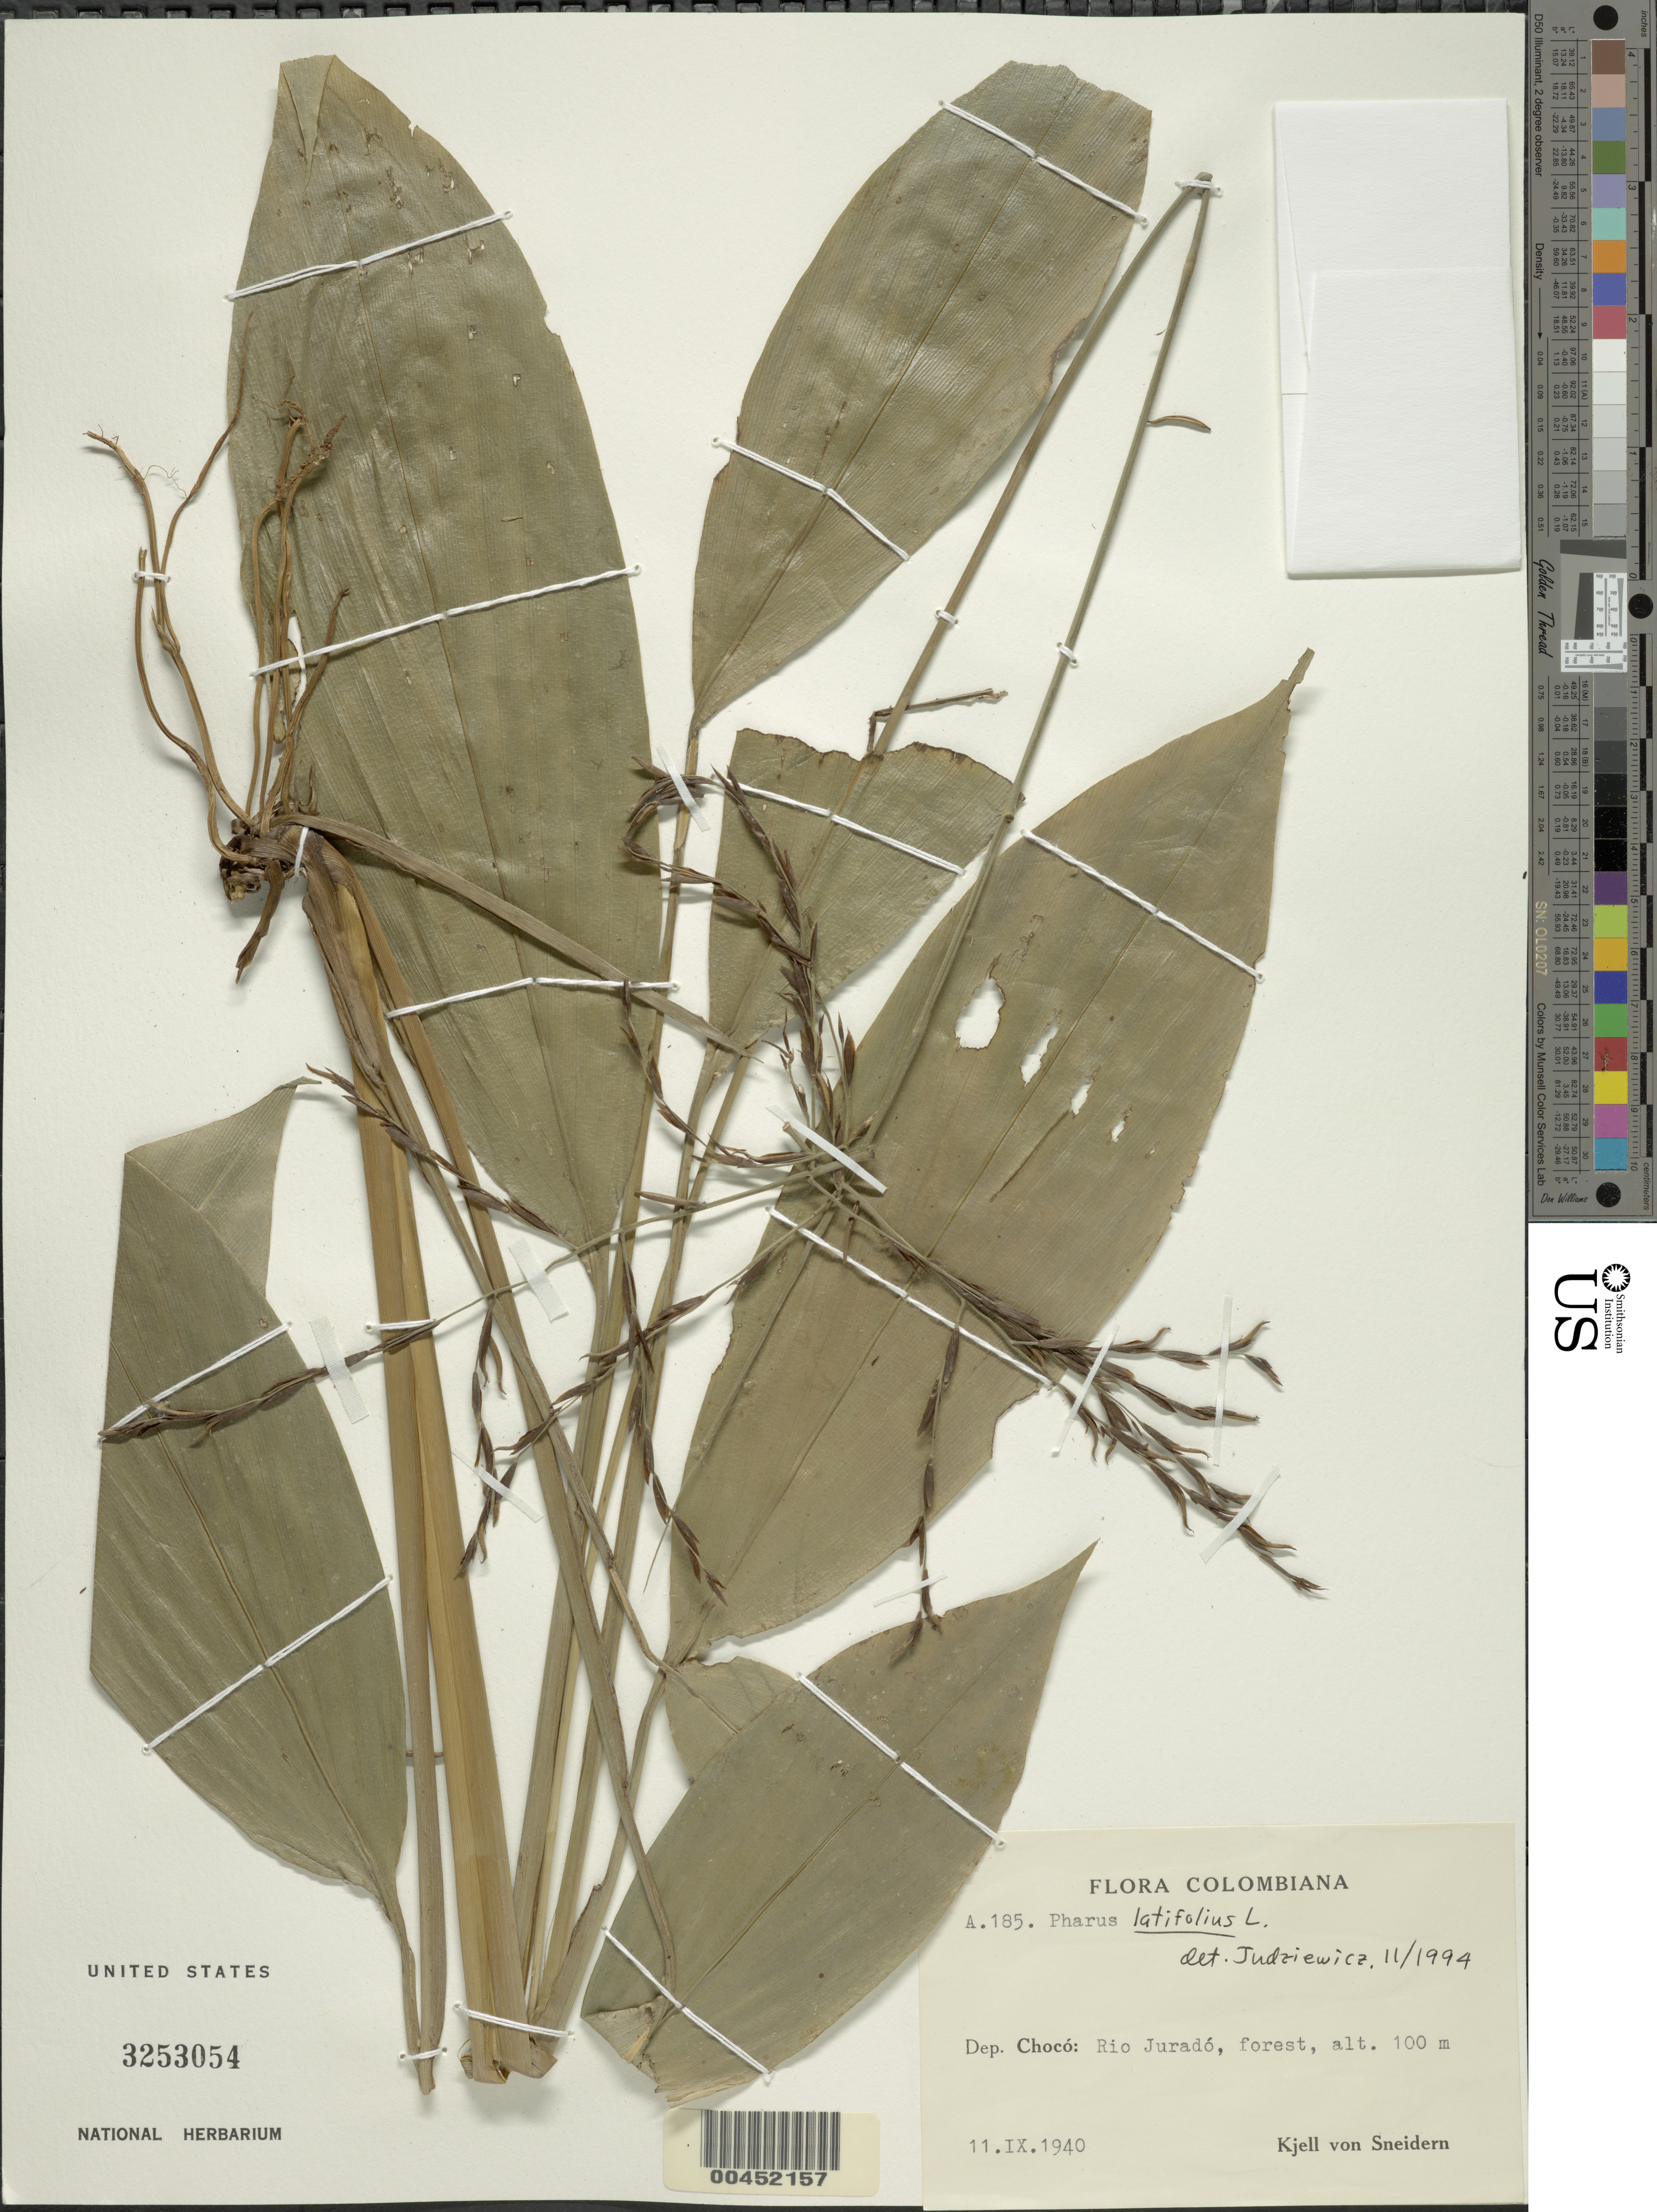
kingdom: Plantae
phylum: Tracheophyta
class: Liliopsida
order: Poales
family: Poaceae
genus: Pharus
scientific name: Pharus latifolius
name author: L.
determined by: Judziewicz, E. J.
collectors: K. von Sneidern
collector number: A.185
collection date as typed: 11 Sep 1940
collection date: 1940-09-11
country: Colombia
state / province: Chocó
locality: Rio Jurado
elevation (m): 100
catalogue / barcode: US 3253045